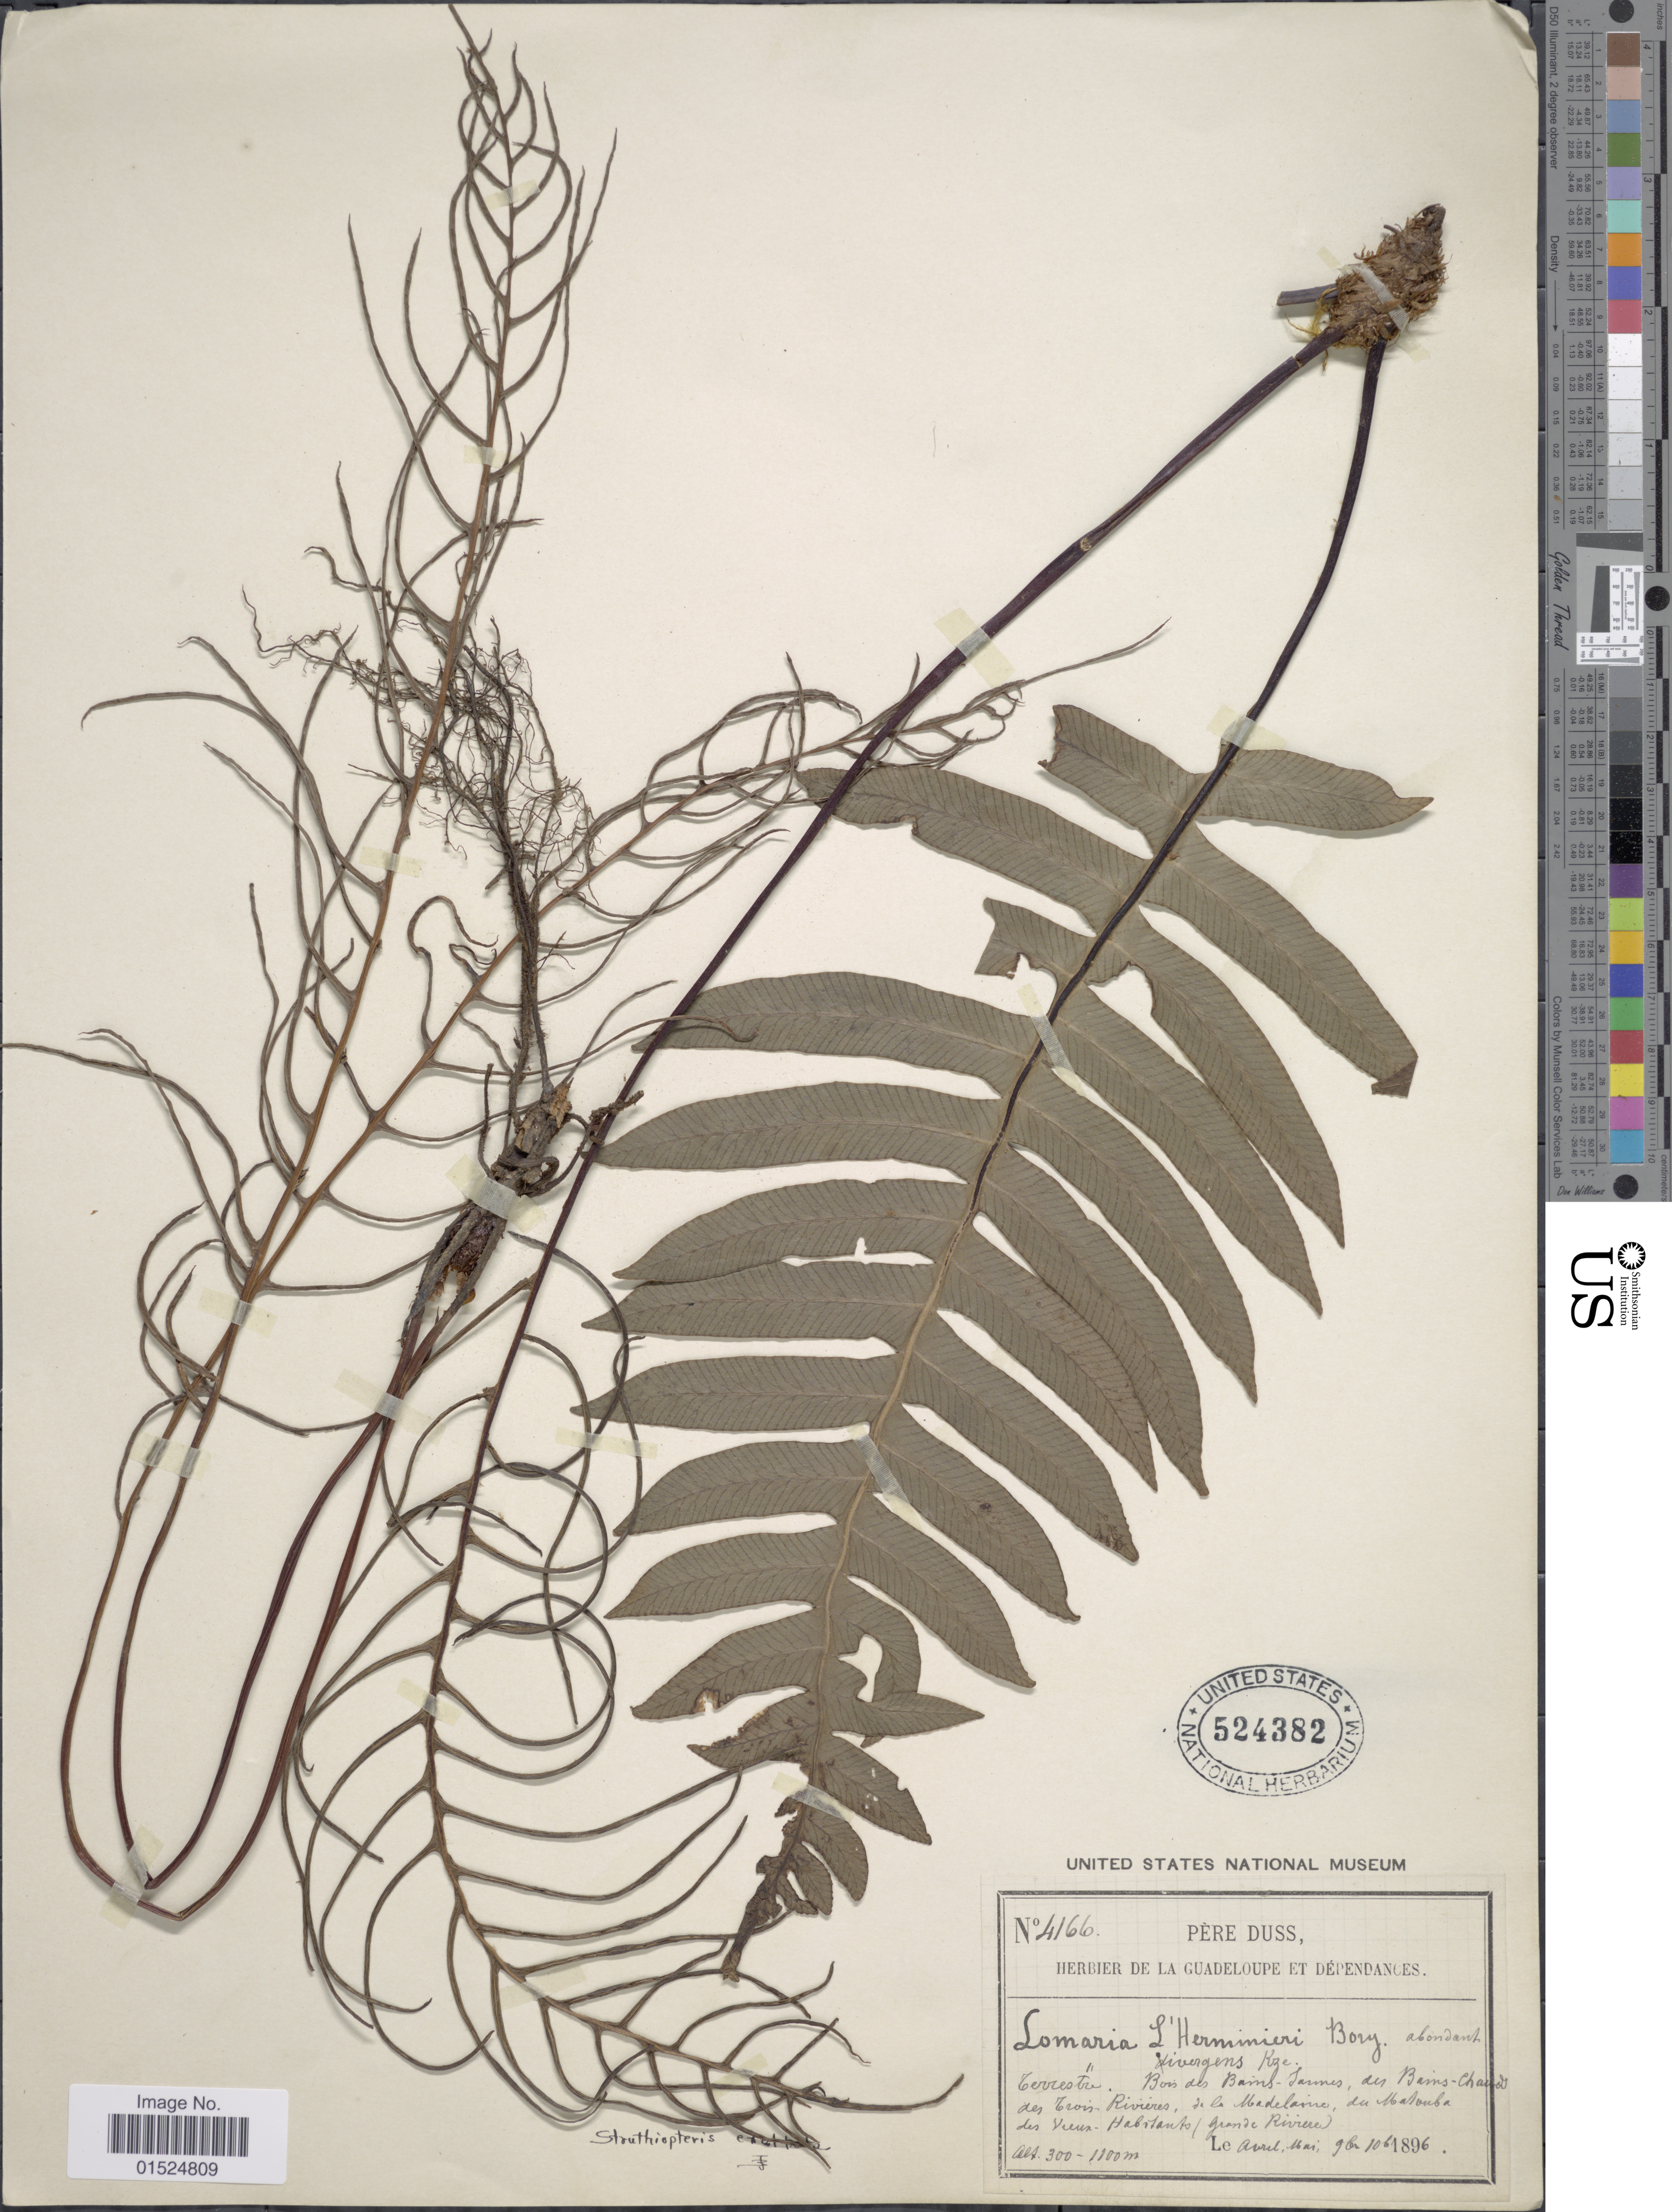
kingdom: Plantae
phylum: Tracheophyta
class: Polypodiopsida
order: Polypodiales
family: Blechnaceae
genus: Blechnum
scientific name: Blechnum l'herminieri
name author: (Bory) C. Chr.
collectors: Père Duss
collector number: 4166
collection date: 1896-04/1896-05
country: Guadeloupe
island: Leeward Is.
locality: Bois des Bains-Jaunes, des Bains- Chauds des Trois-Rivieres, de la Madeleine, du Matouba des Vieux- Habitants (grande Riviere)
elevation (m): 300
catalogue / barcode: US 524382